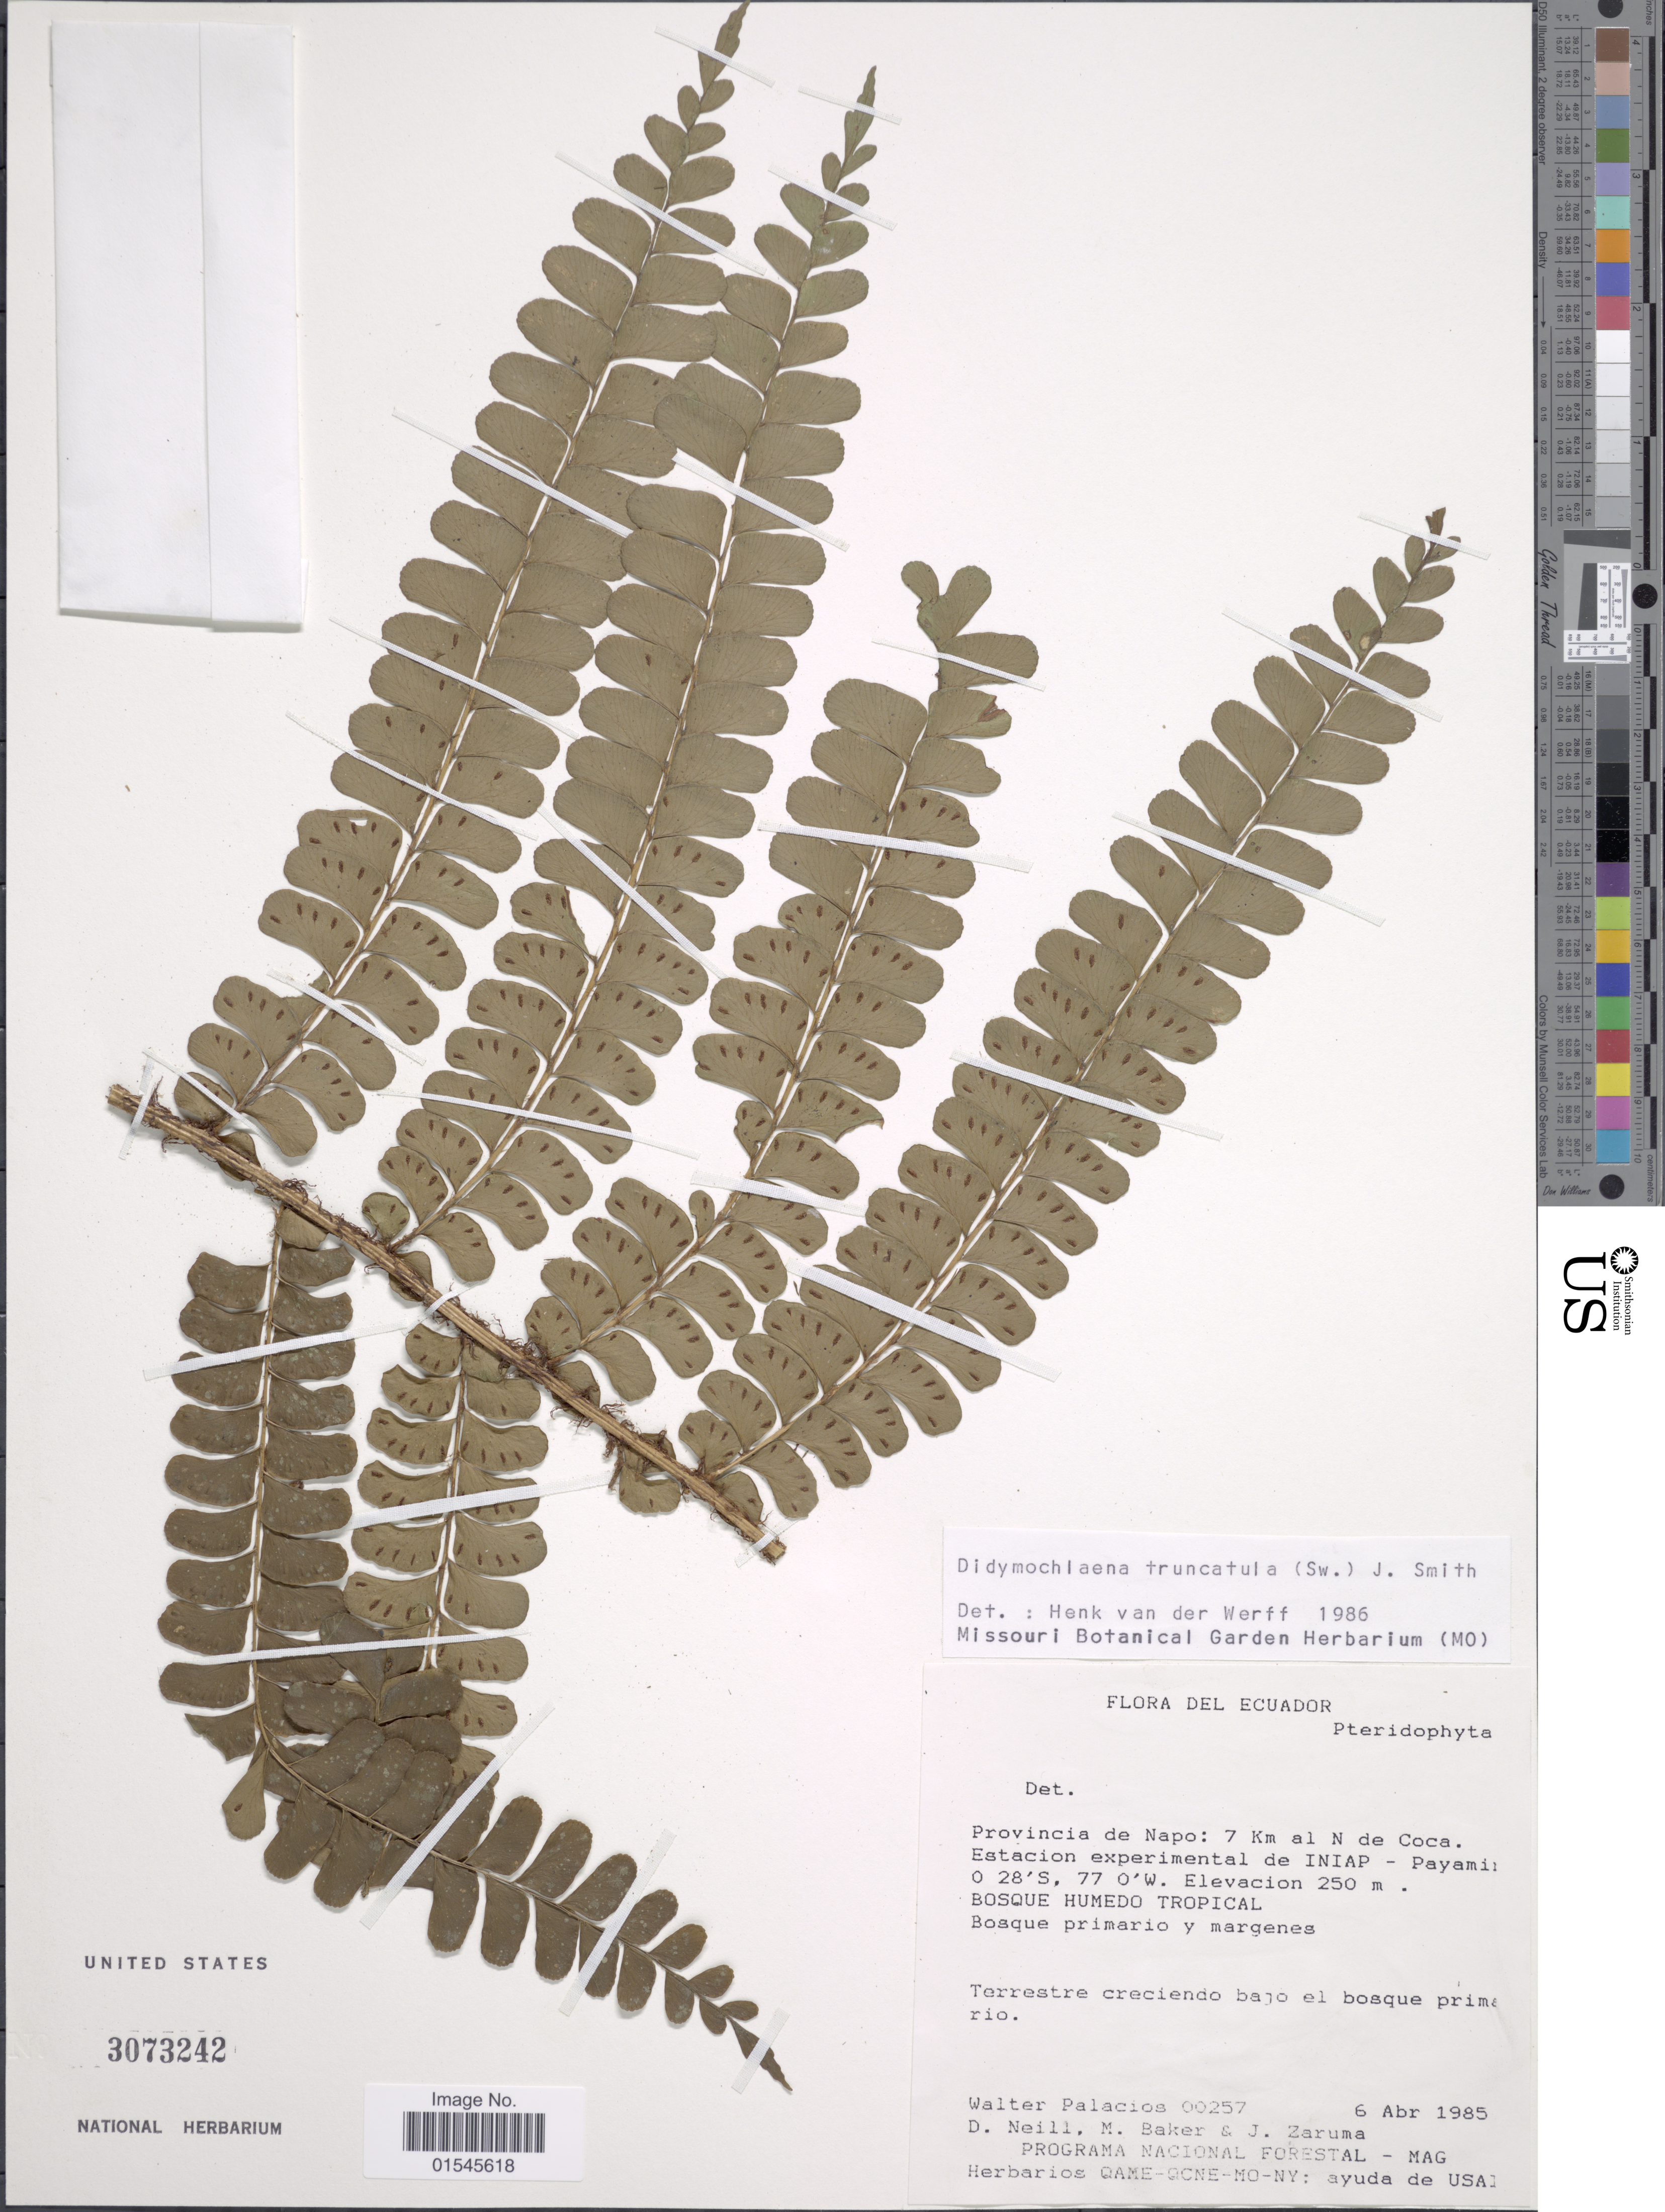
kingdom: Plantae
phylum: Tracheophyta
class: Polypodiopsida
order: Polypodiales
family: Didymochlaenaceae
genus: Didymochlaena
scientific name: Didymochlaena truncatula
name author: (Sw.) J. Sm.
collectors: W. Palacios, D. Neill, M. Baker & J. Zaruma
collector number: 00257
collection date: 1985-04-06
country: Ecuador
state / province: Napo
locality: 7 Km al N de Coca. Estacion experimental de INIAP - Payami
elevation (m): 250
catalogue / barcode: US 3073242